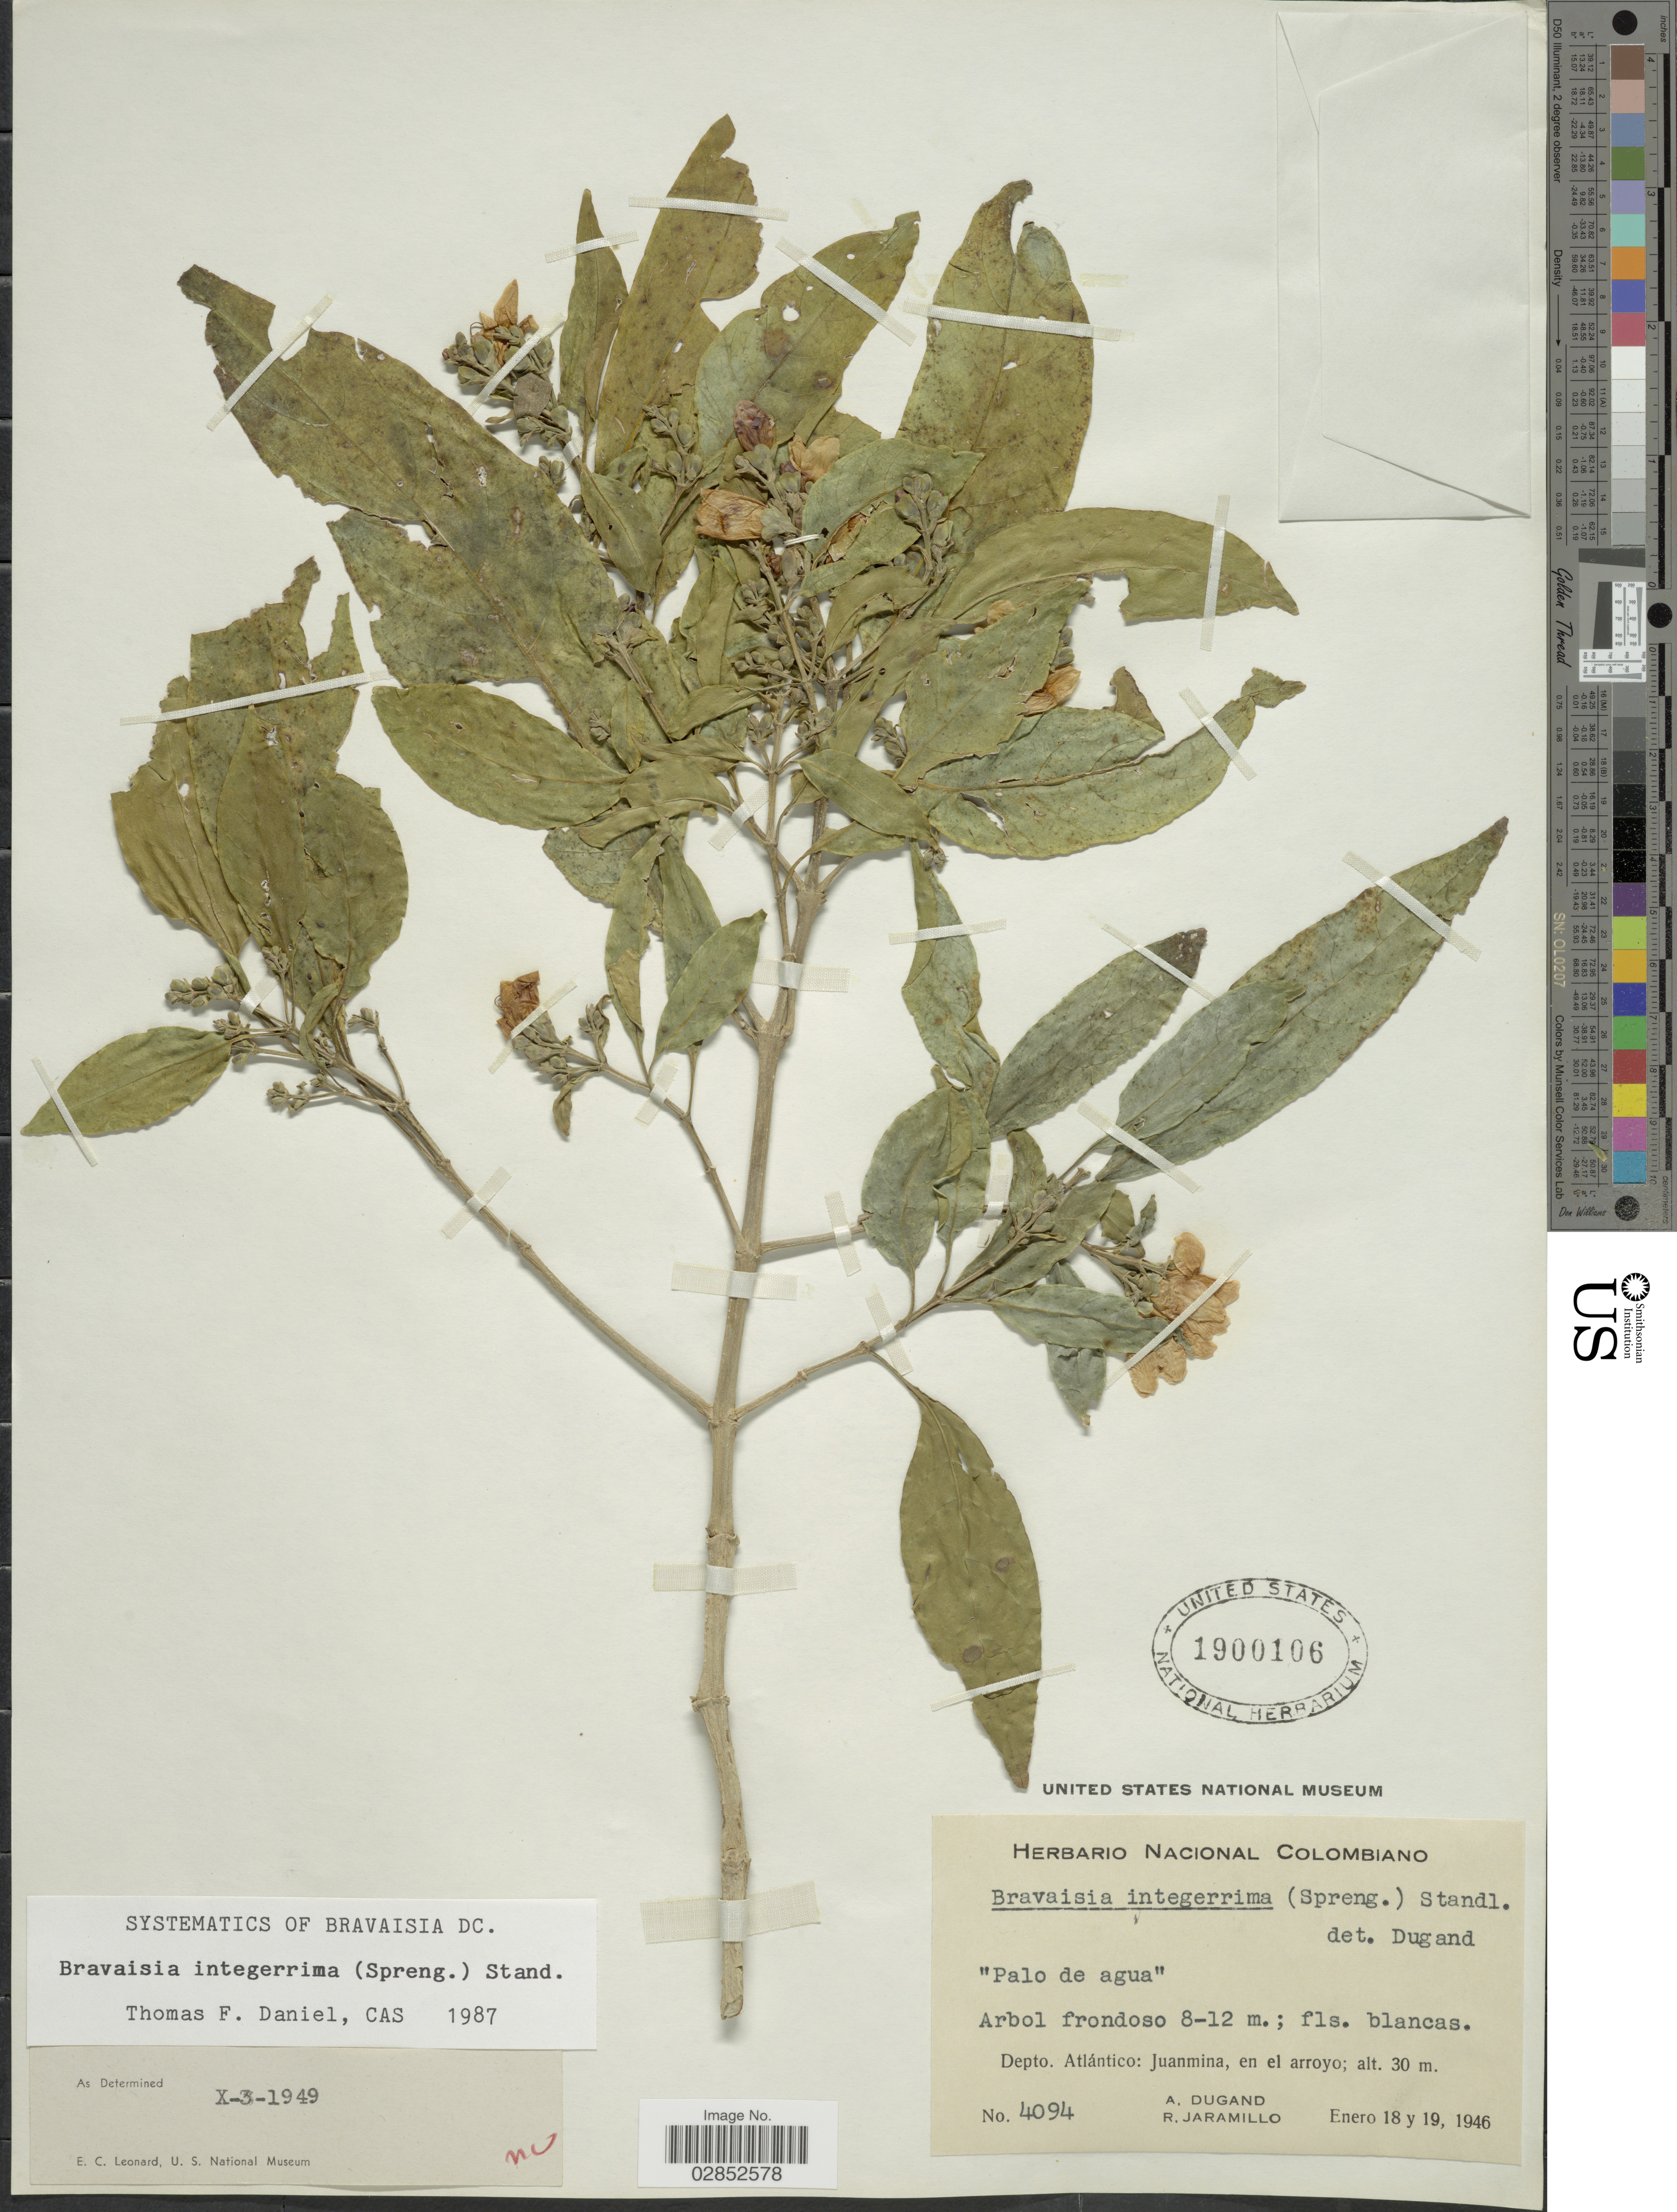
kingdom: Plantae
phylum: Tracheophyta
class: Magnoliopsida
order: Lamiales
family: Acanthaceae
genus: Bravaisia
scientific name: Bravaisia integerrima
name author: (Spreng.) Standl.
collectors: A. Dugand & R. Jaramillo M.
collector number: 4094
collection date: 1946-01-18/1946-01-19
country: Colombia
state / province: Atlántico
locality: Depto. Atlántico: Juanmina, en el arroyo.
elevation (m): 30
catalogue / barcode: US 1900106